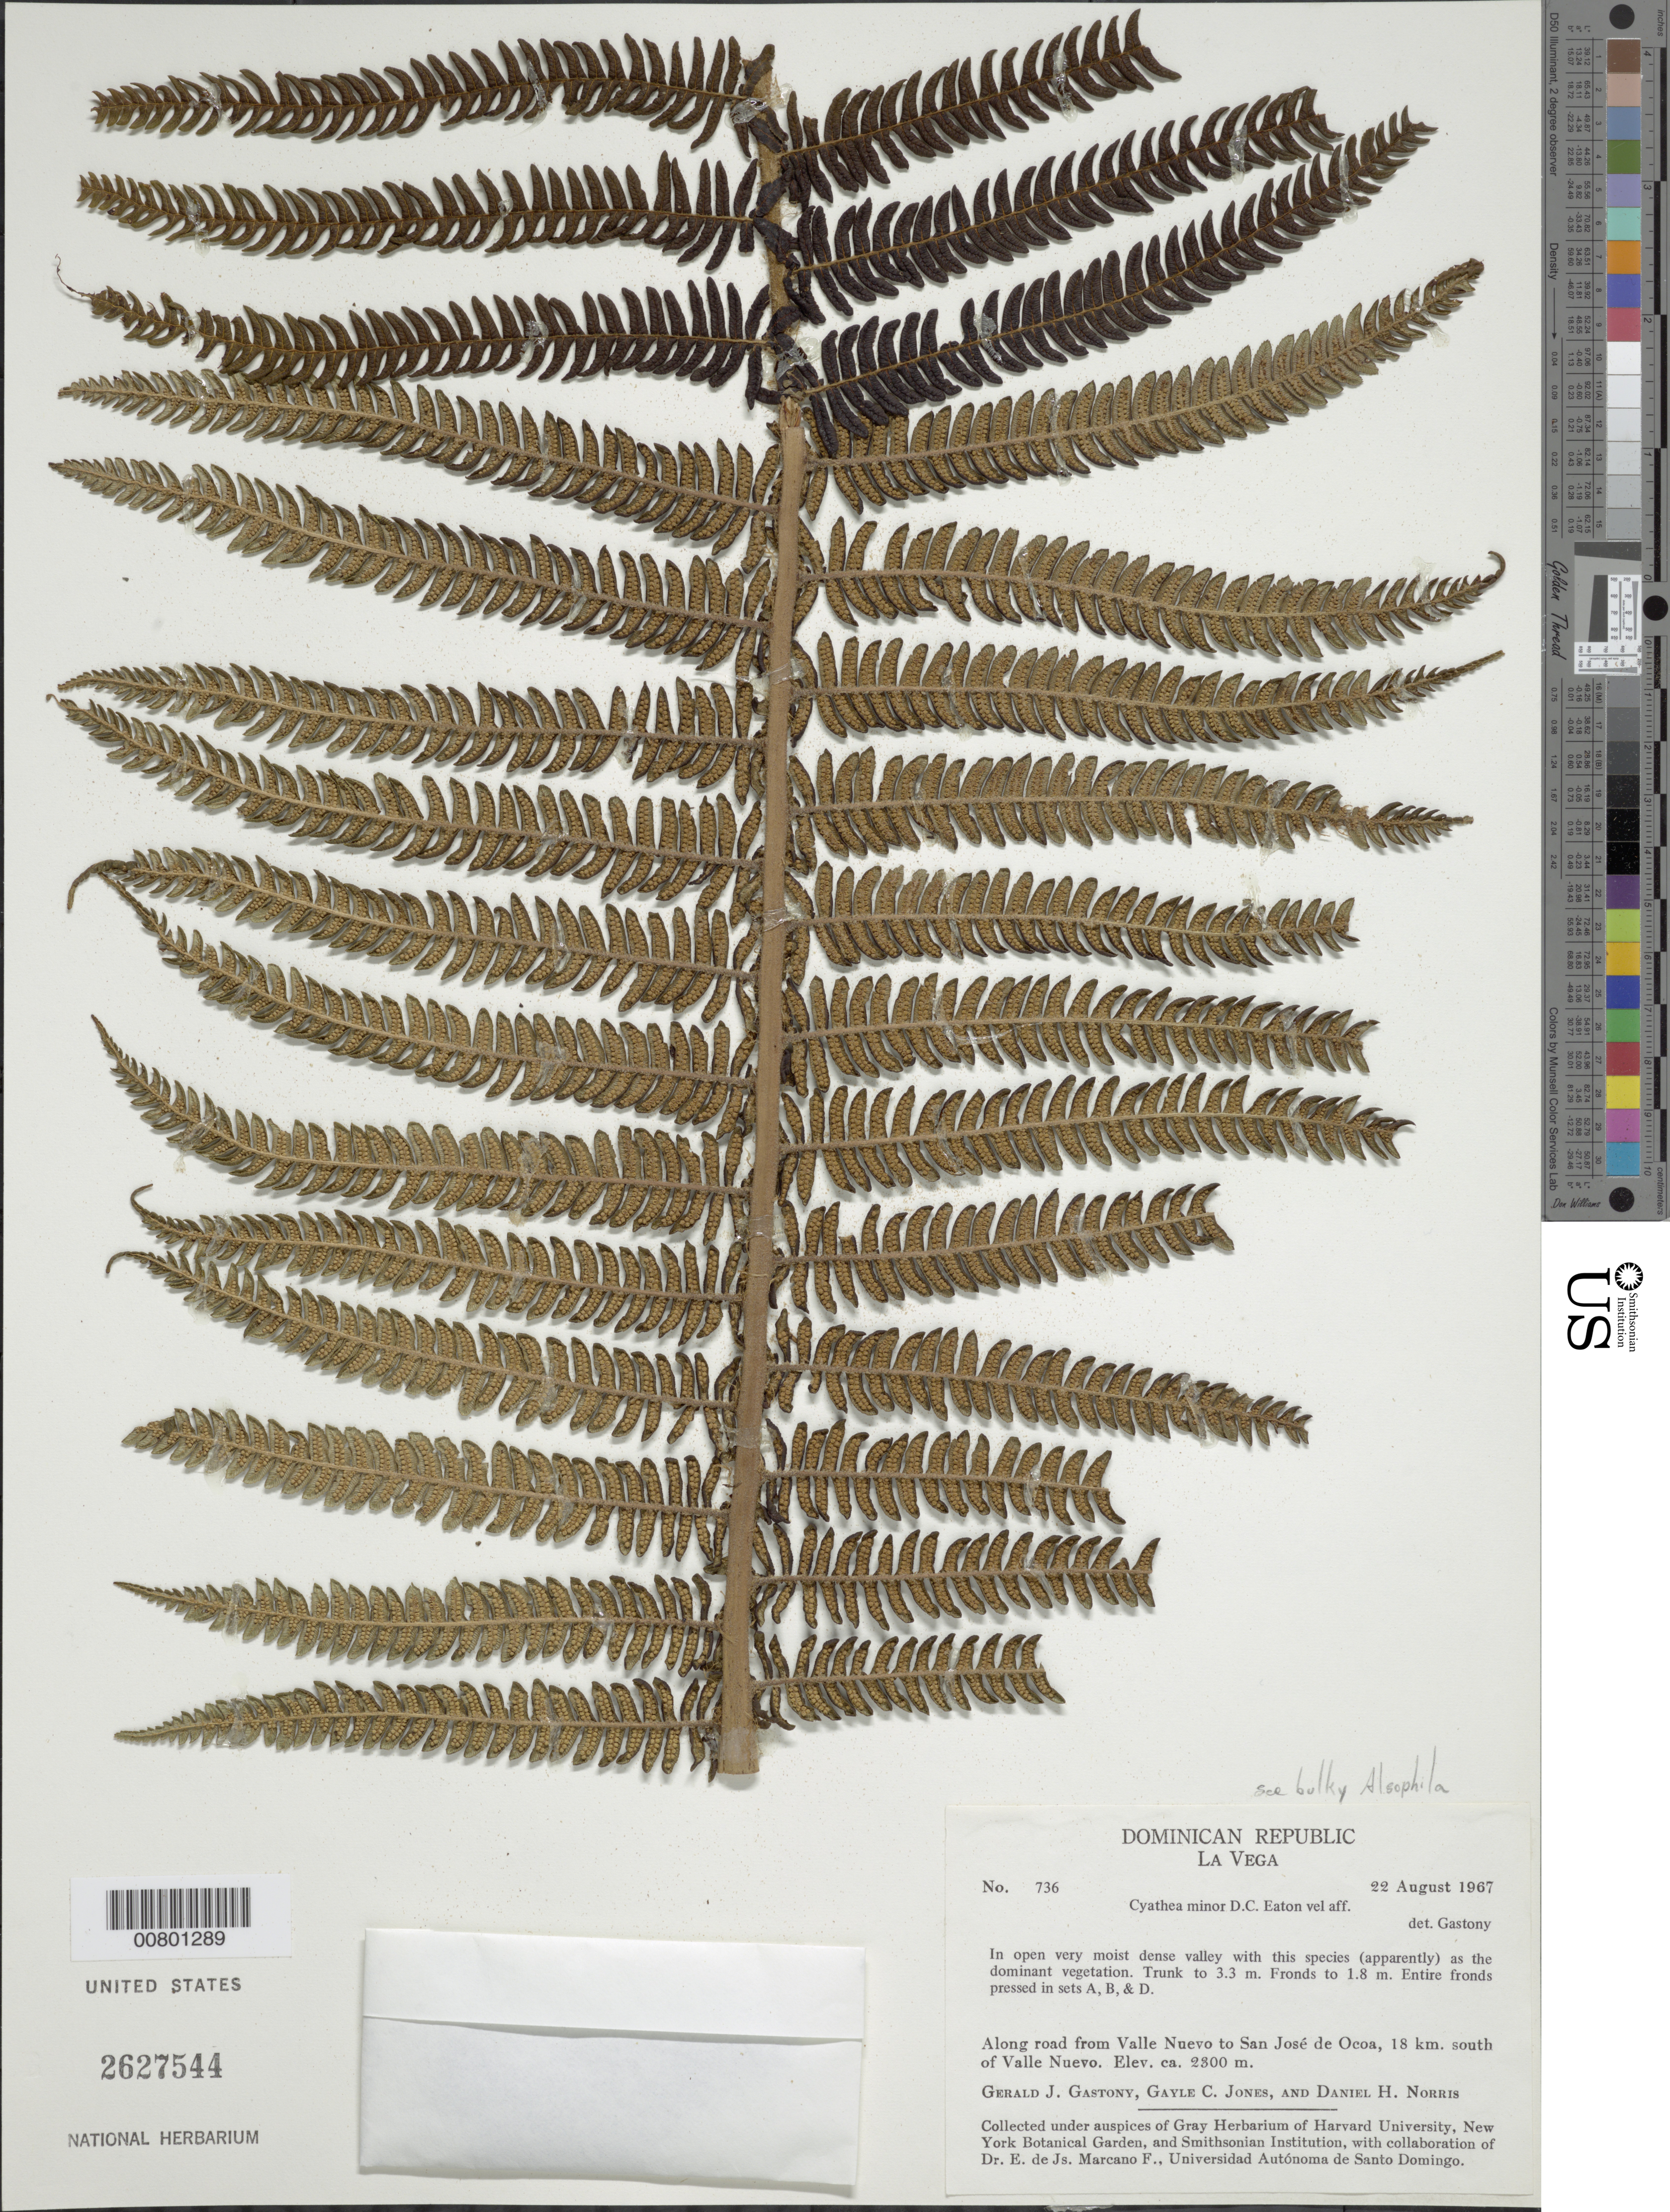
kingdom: Plantae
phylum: Tracheophyta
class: Polypodiopsida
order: Cyatheales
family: Cyatheaceae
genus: Alsophila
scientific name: Alsophila minor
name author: (D.C. Eaton) R.M. Tryon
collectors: G. Gastony, G. C. Jones & D. H. Norris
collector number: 736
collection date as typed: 22 Aug 1967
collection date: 1967-08-22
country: Dominican Republic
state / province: La Vega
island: Hispaniola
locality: Valle Nuevo to San José de Ocoa, 18 km S of Valle Nuevo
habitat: Open very moist dense valley with this species (apparently) as dominant vegetation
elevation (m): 2300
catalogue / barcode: US 2627544